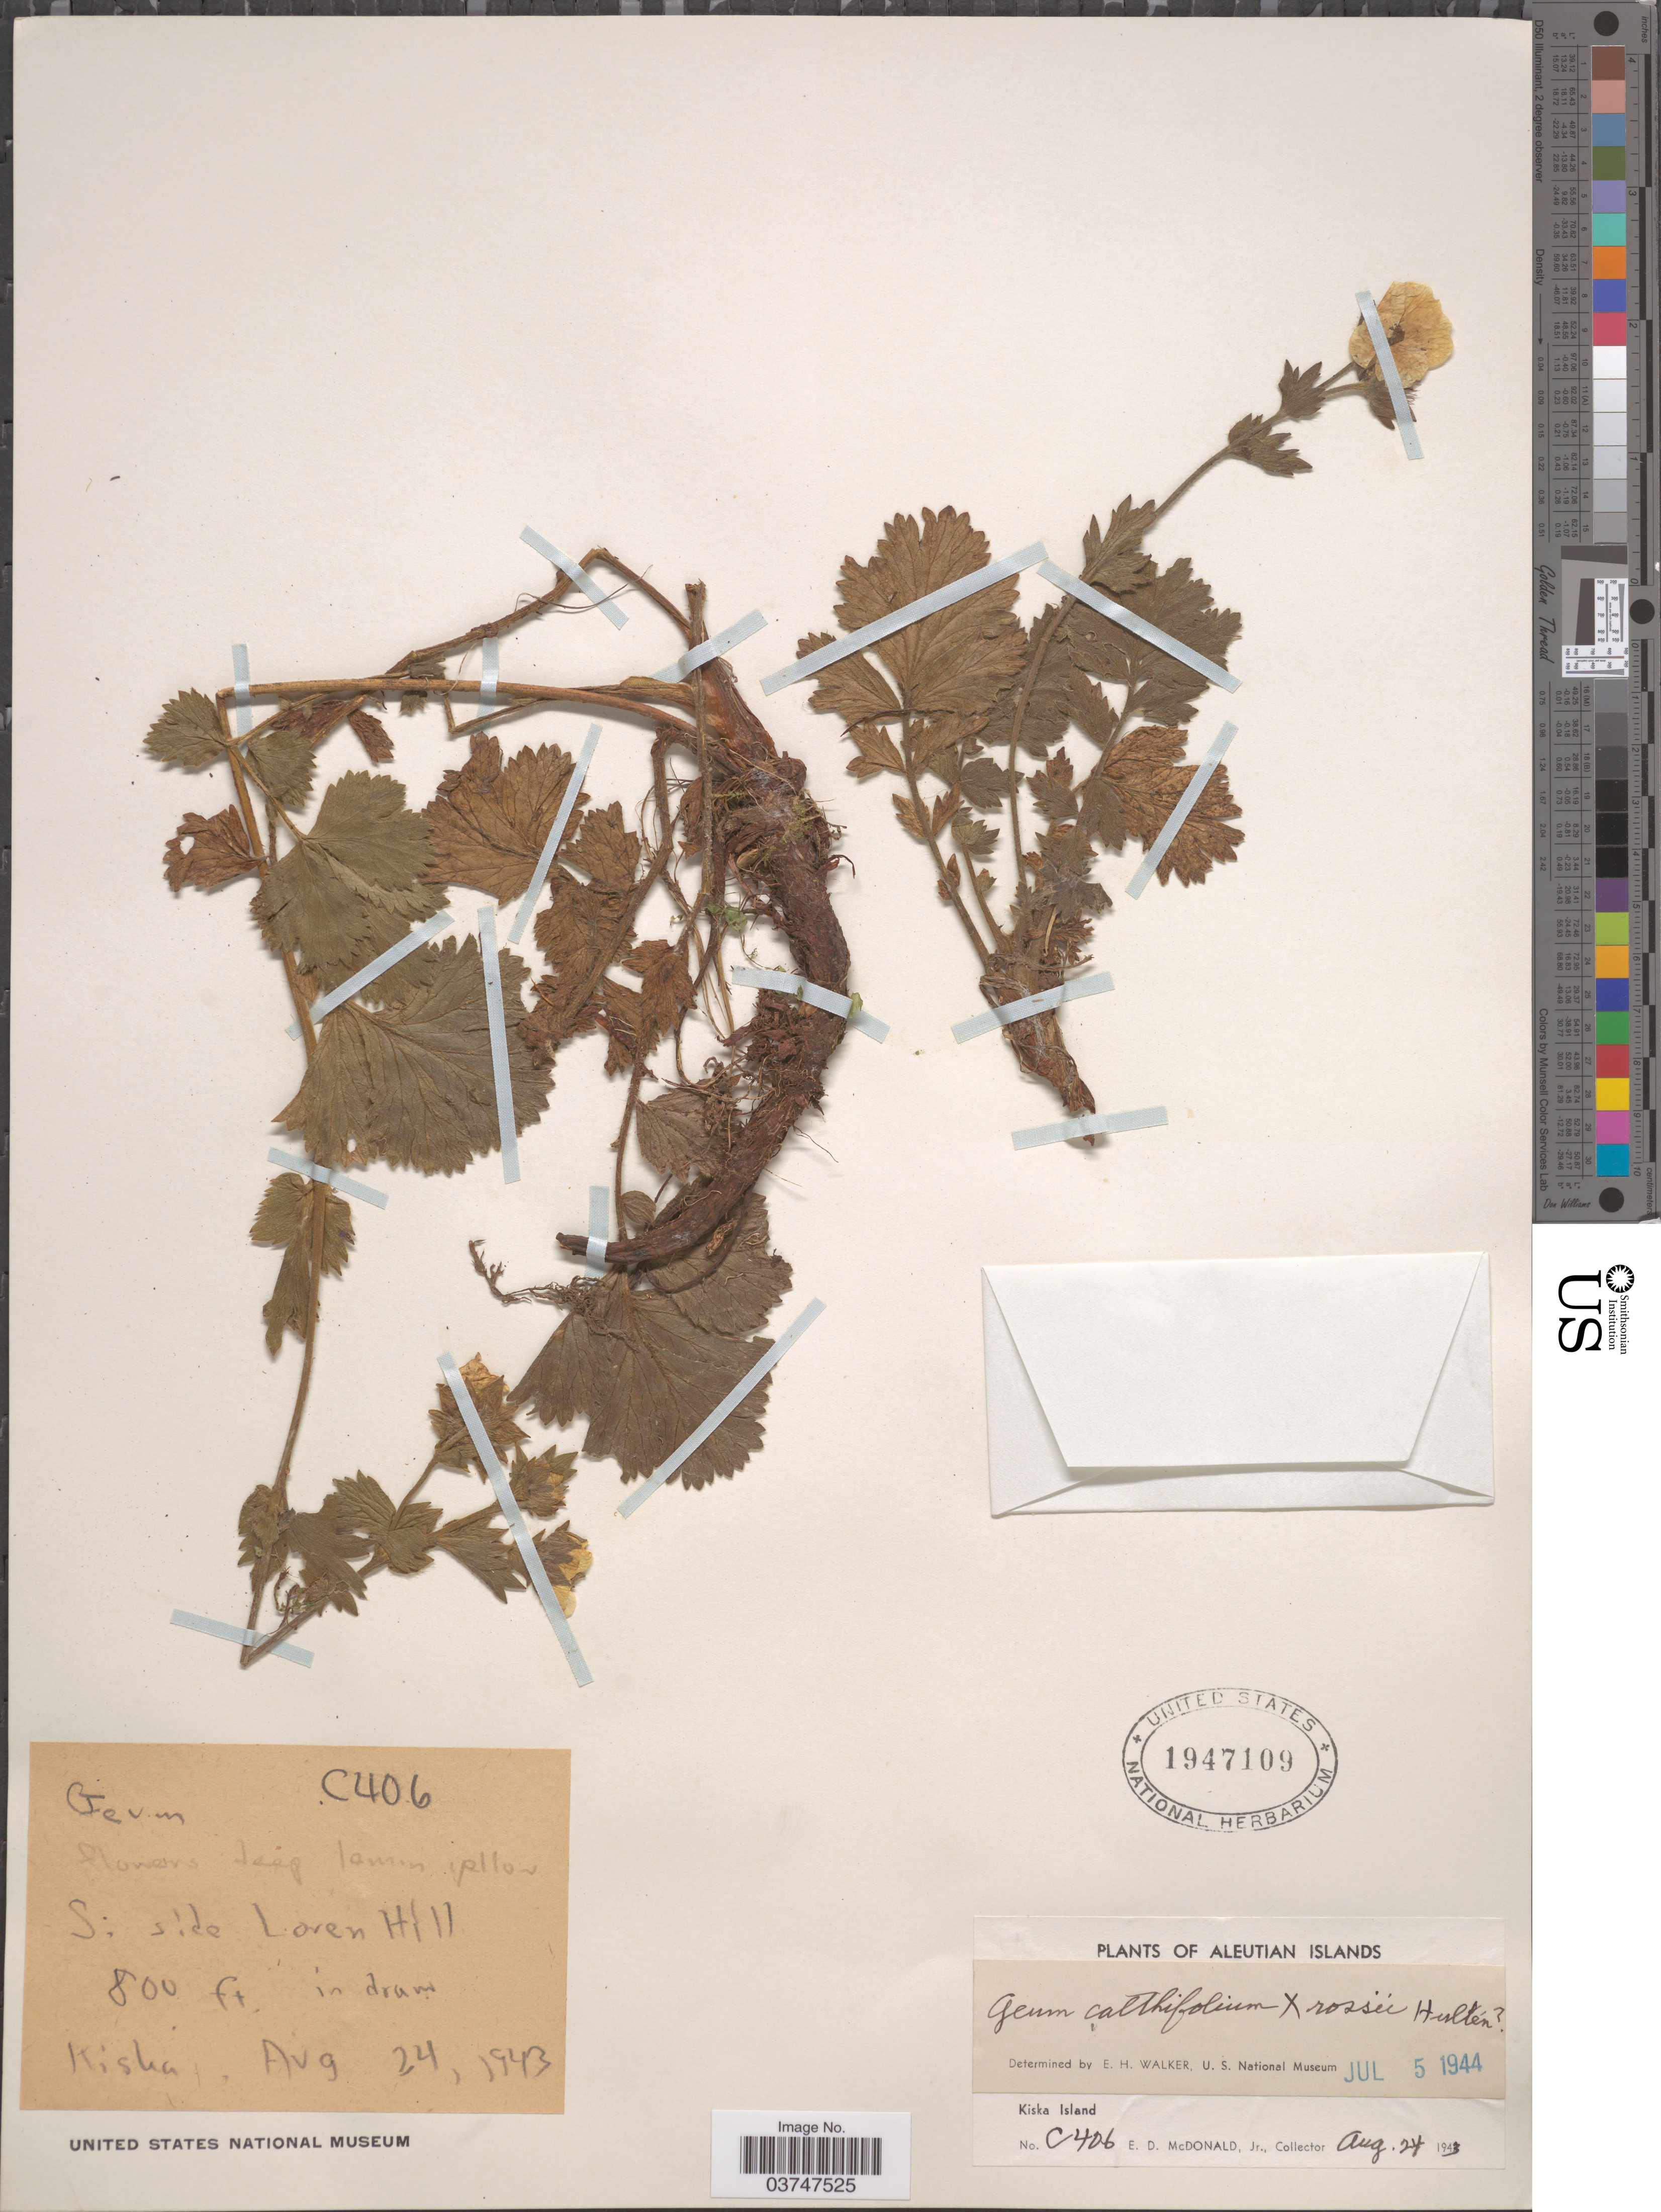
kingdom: Plantae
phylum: Tracheophyta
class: Magnoliopsida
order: Rosales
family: Rosaceae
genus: Geum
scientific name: Geum x macranthum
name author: (Kearney ex Rydb.) B. Boivin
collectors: E. D. McDonald Jr.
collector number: C406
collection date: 1943-08-24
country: United States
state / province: Alaska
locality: Aleutian Islands. S. side Loren Hill. Kiska Island.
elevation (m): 244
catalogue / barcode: US 1947109